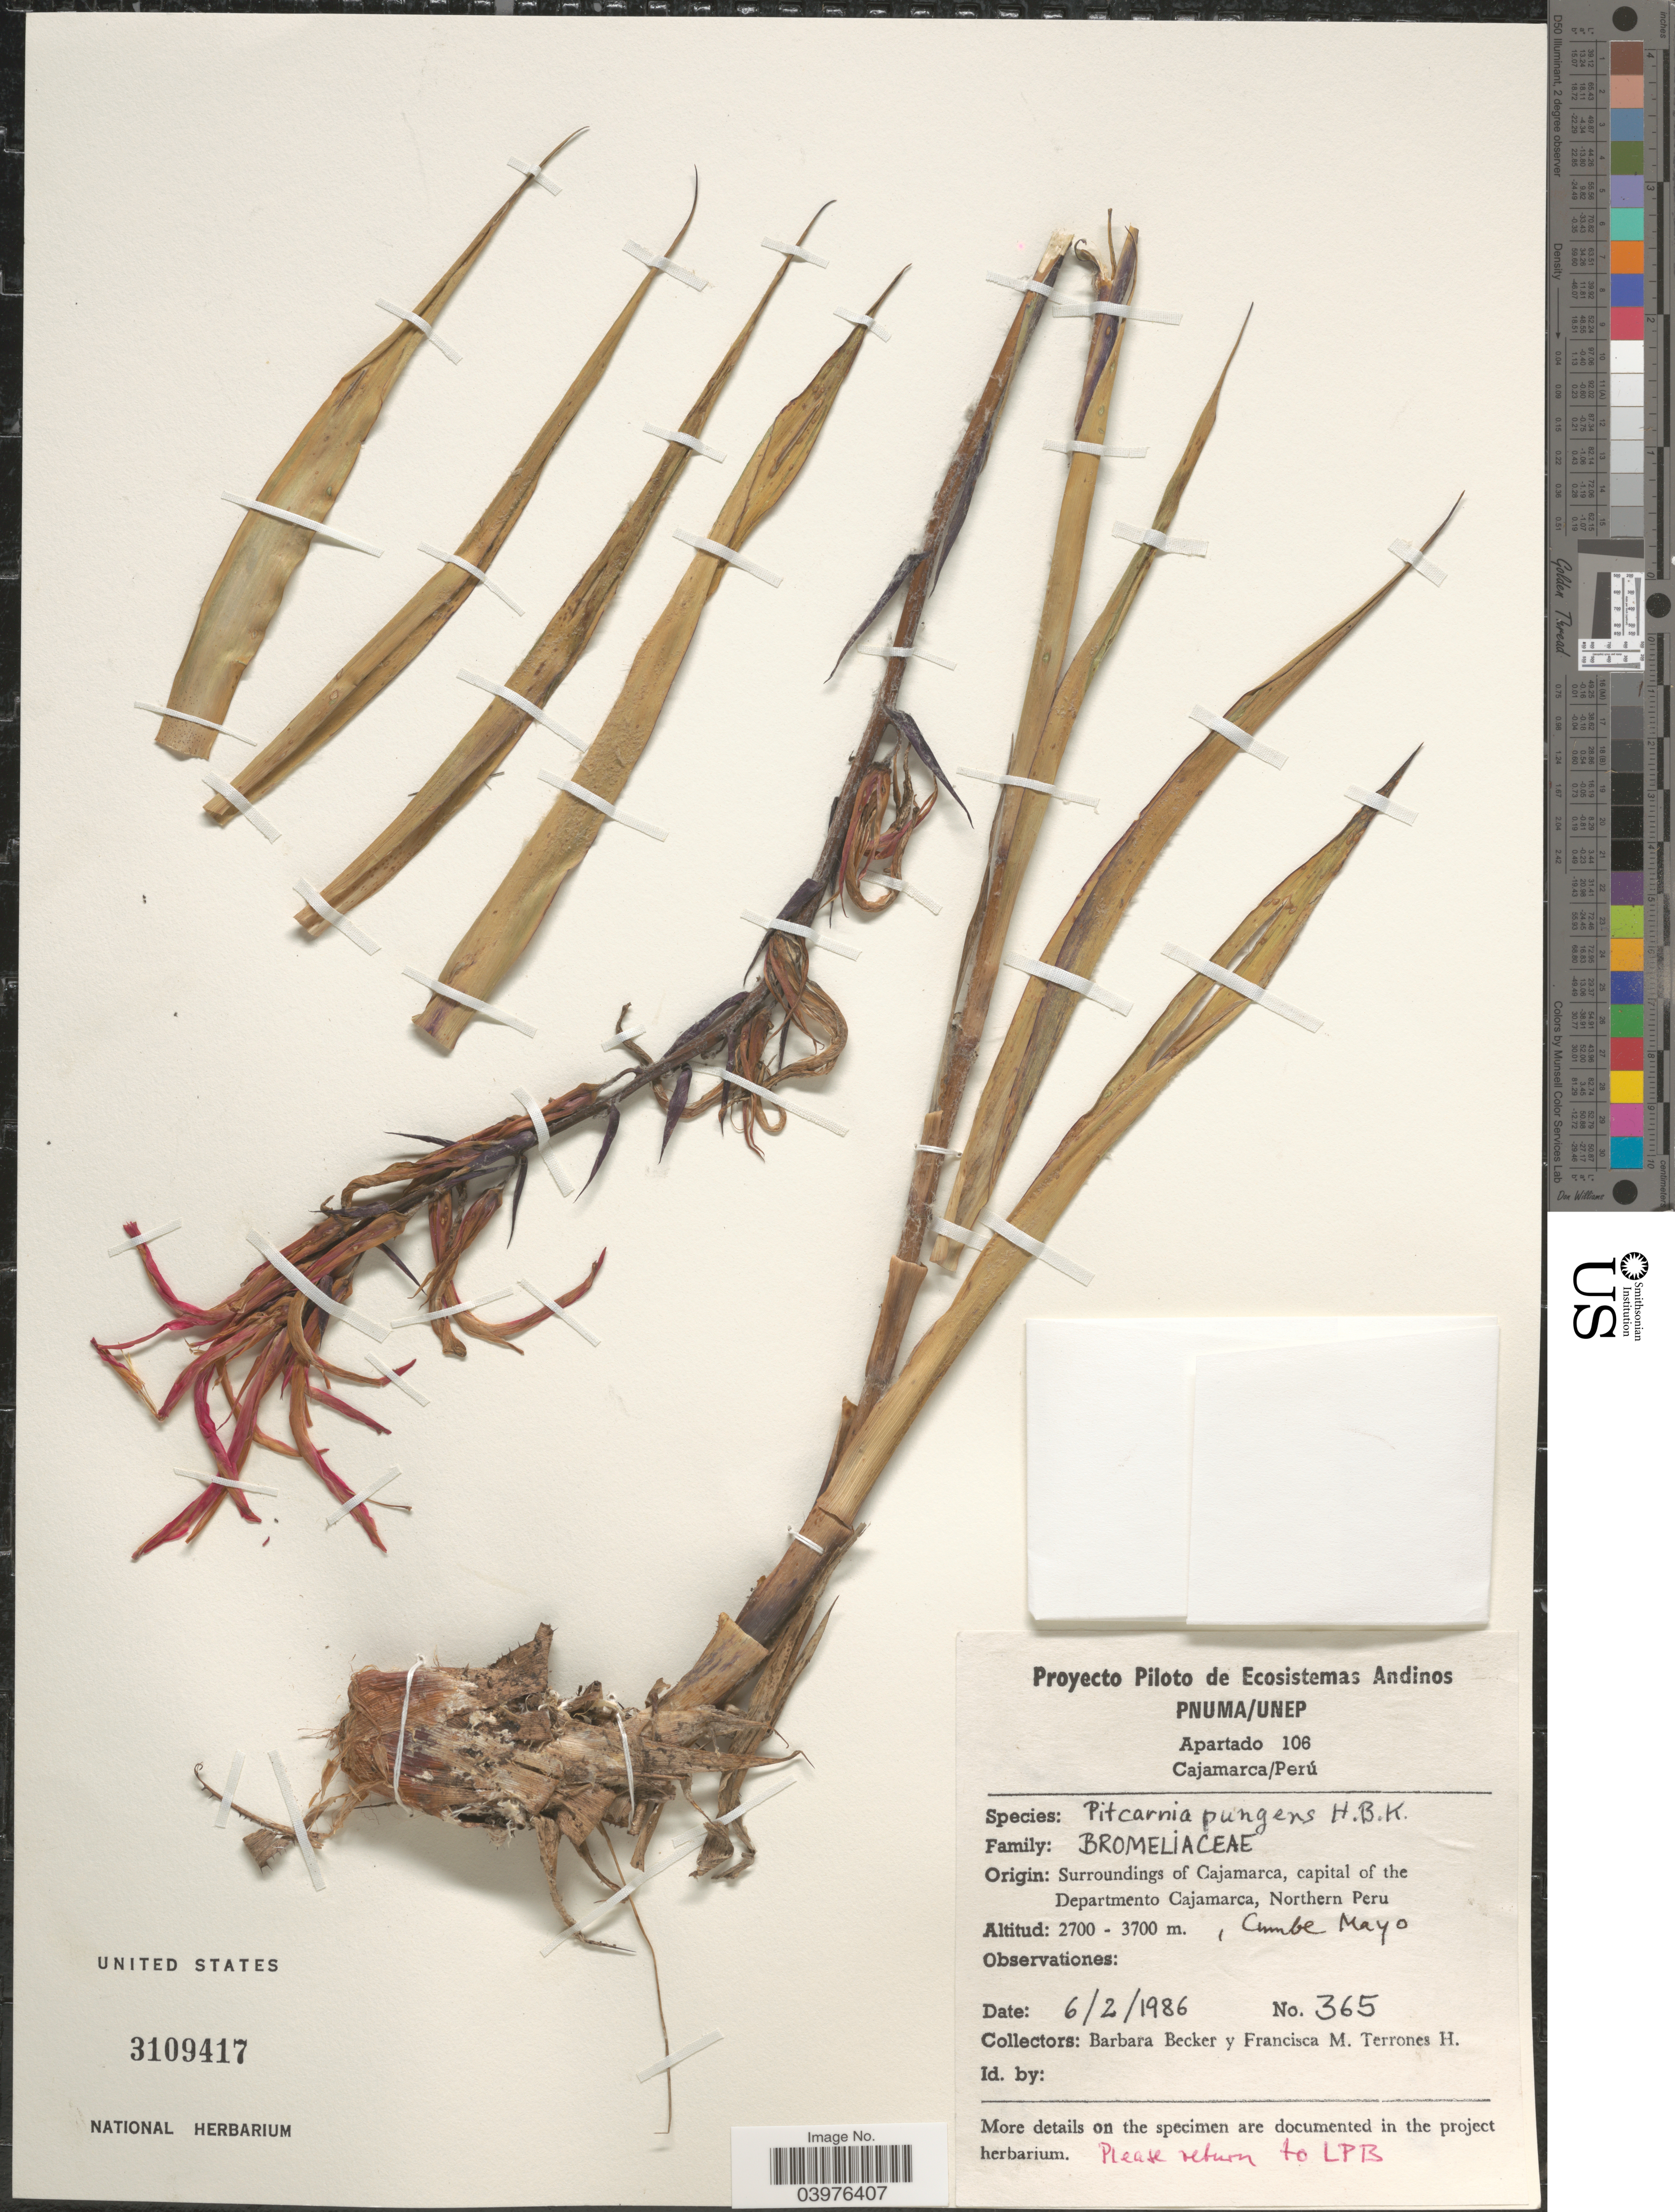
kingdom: Plantae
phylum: Tracheophyta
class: Liliopsida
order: Poales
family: Bromeliaceae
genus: Pitcairnia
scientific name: Pitcairnia pungens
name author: Kunth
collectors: B. Becker & F. Terrones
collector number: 365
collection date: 1986-02-06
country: Peru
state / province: Cajamarca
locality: Surroundings of Cajamarca, capital of the Departmento Cajamarca, Northern Peru. Cumbe Mayo. [unsure placement]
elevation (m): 2700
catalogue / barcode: US 3109417